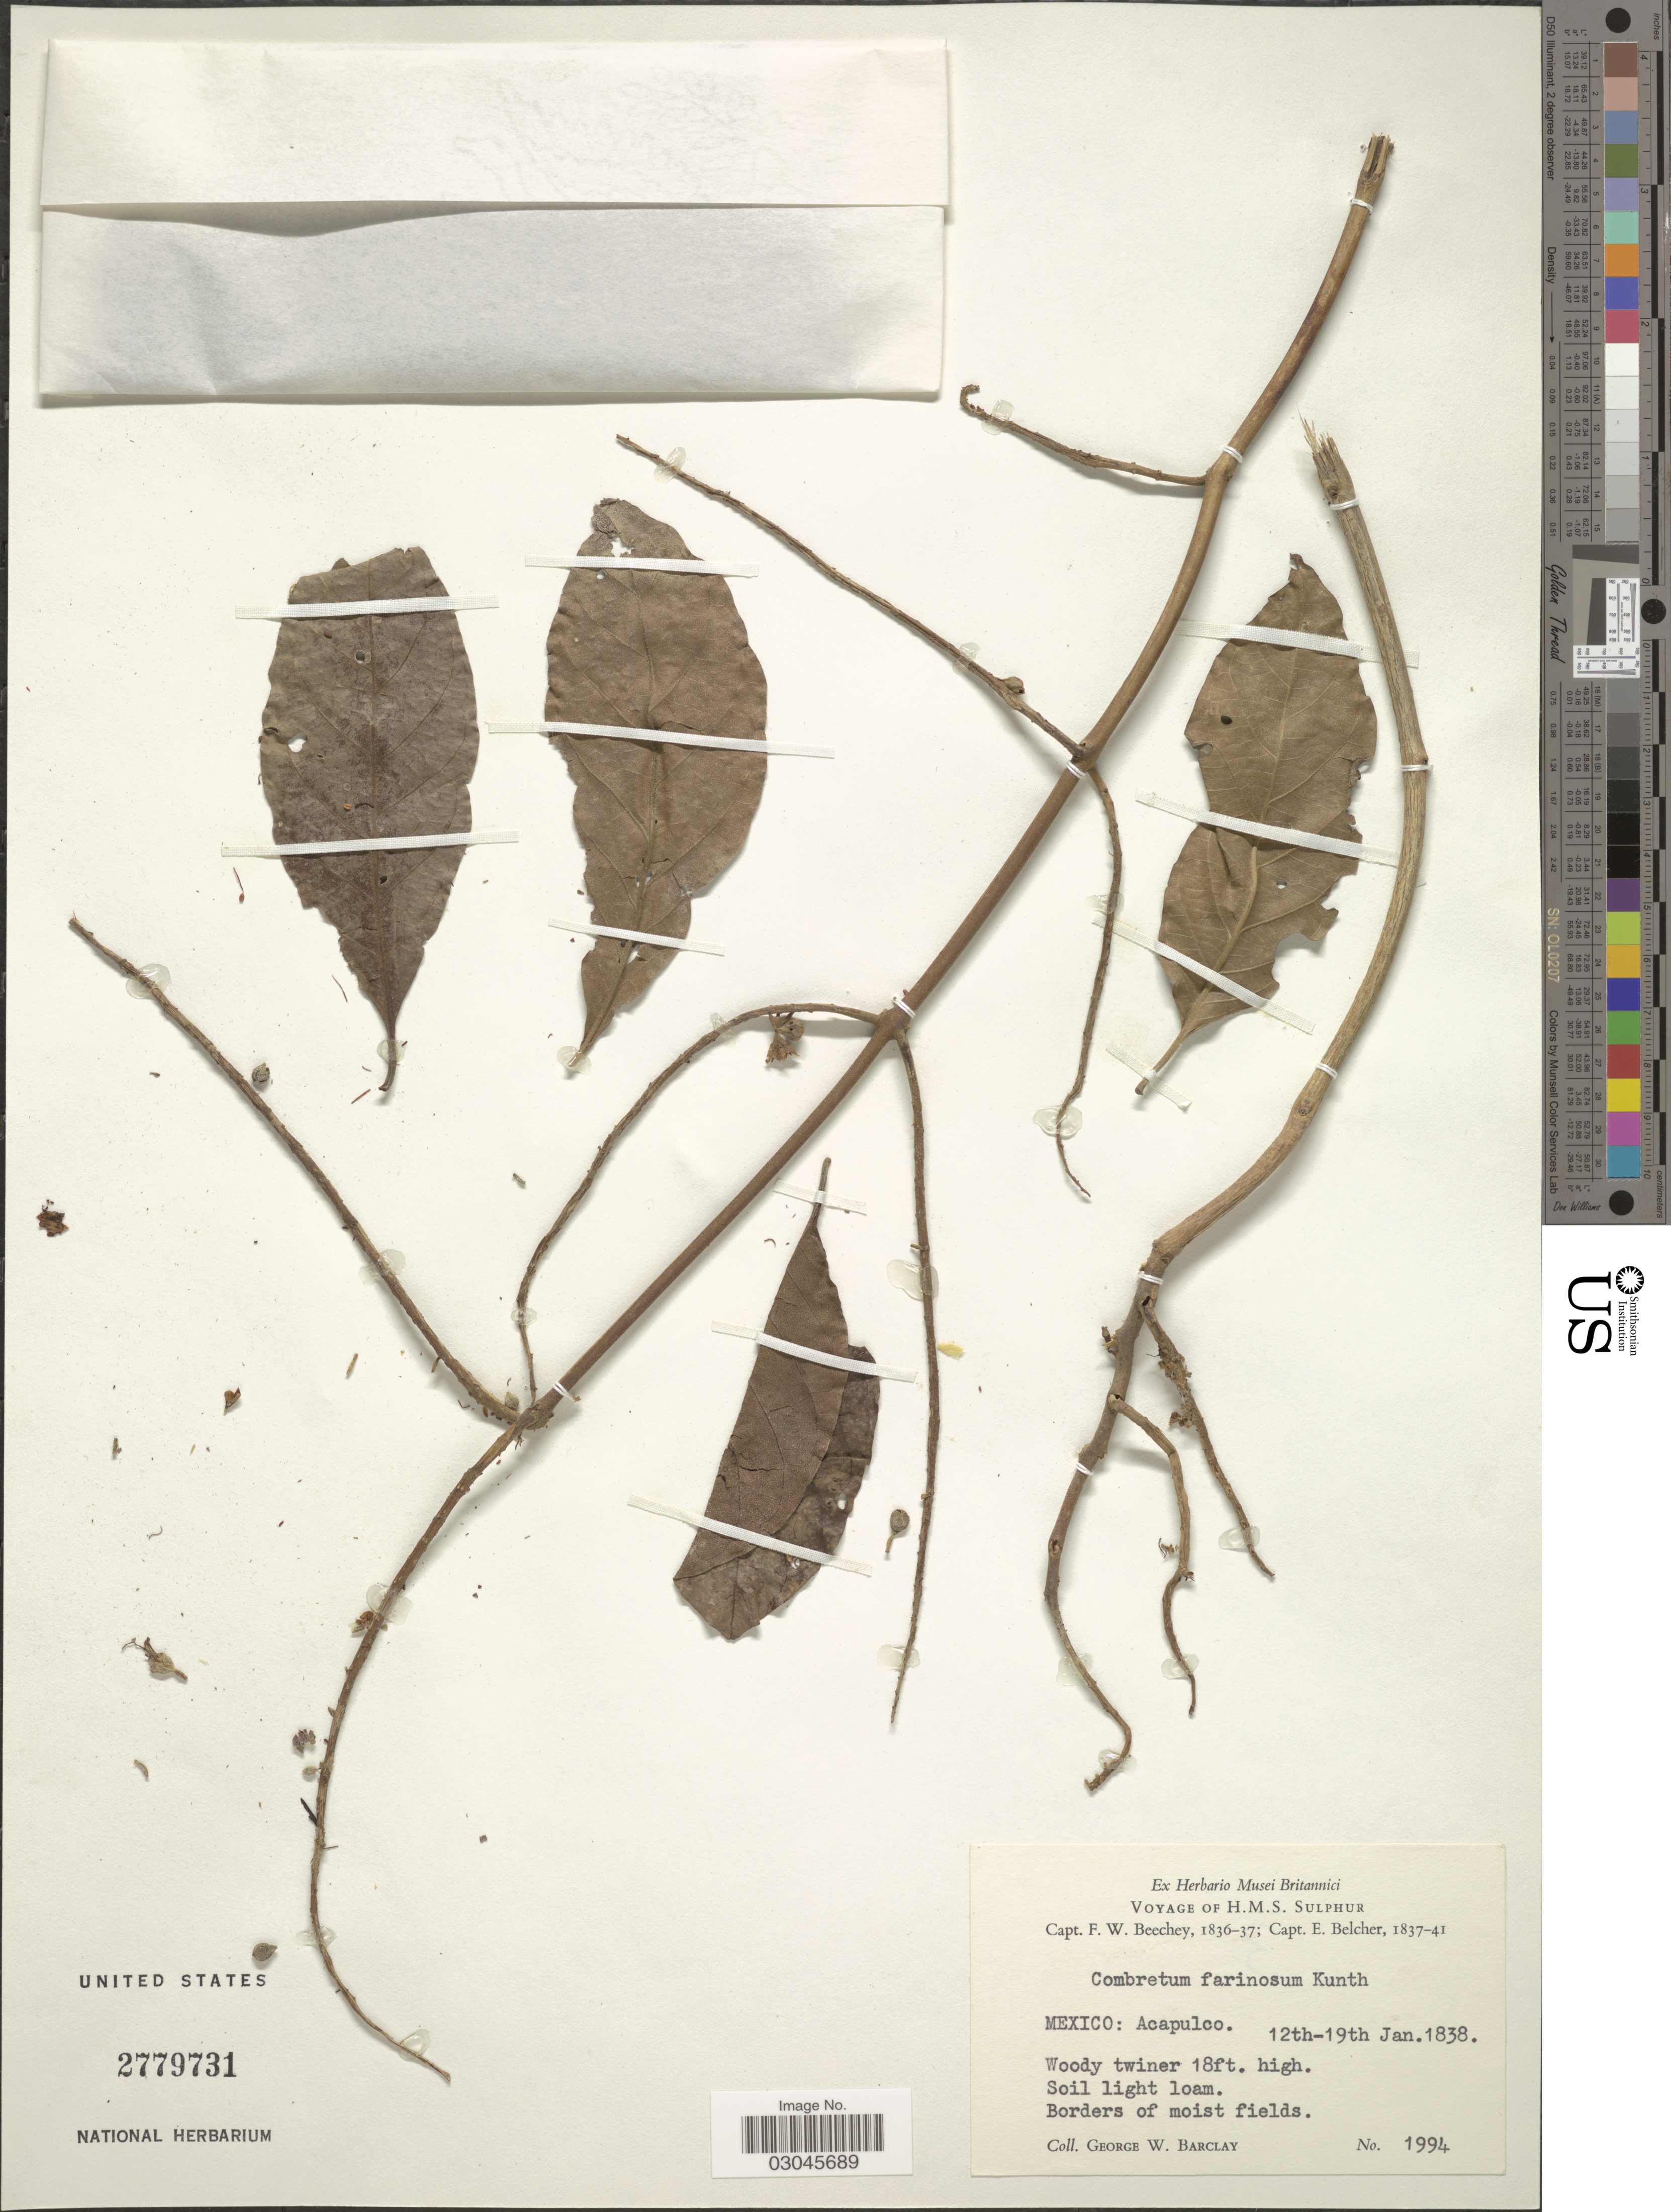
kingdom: Plantae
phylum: Tracheophyta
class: Magnoliopsida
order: Myrtales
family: Combretaceae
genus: Combretum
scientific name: Combretum farinosum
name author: Kunth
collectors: G. W. Barclay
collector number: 1994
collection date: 1838-01-12/1838-01-19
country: Mexico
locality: Acapulco.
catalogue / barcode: US 2779731